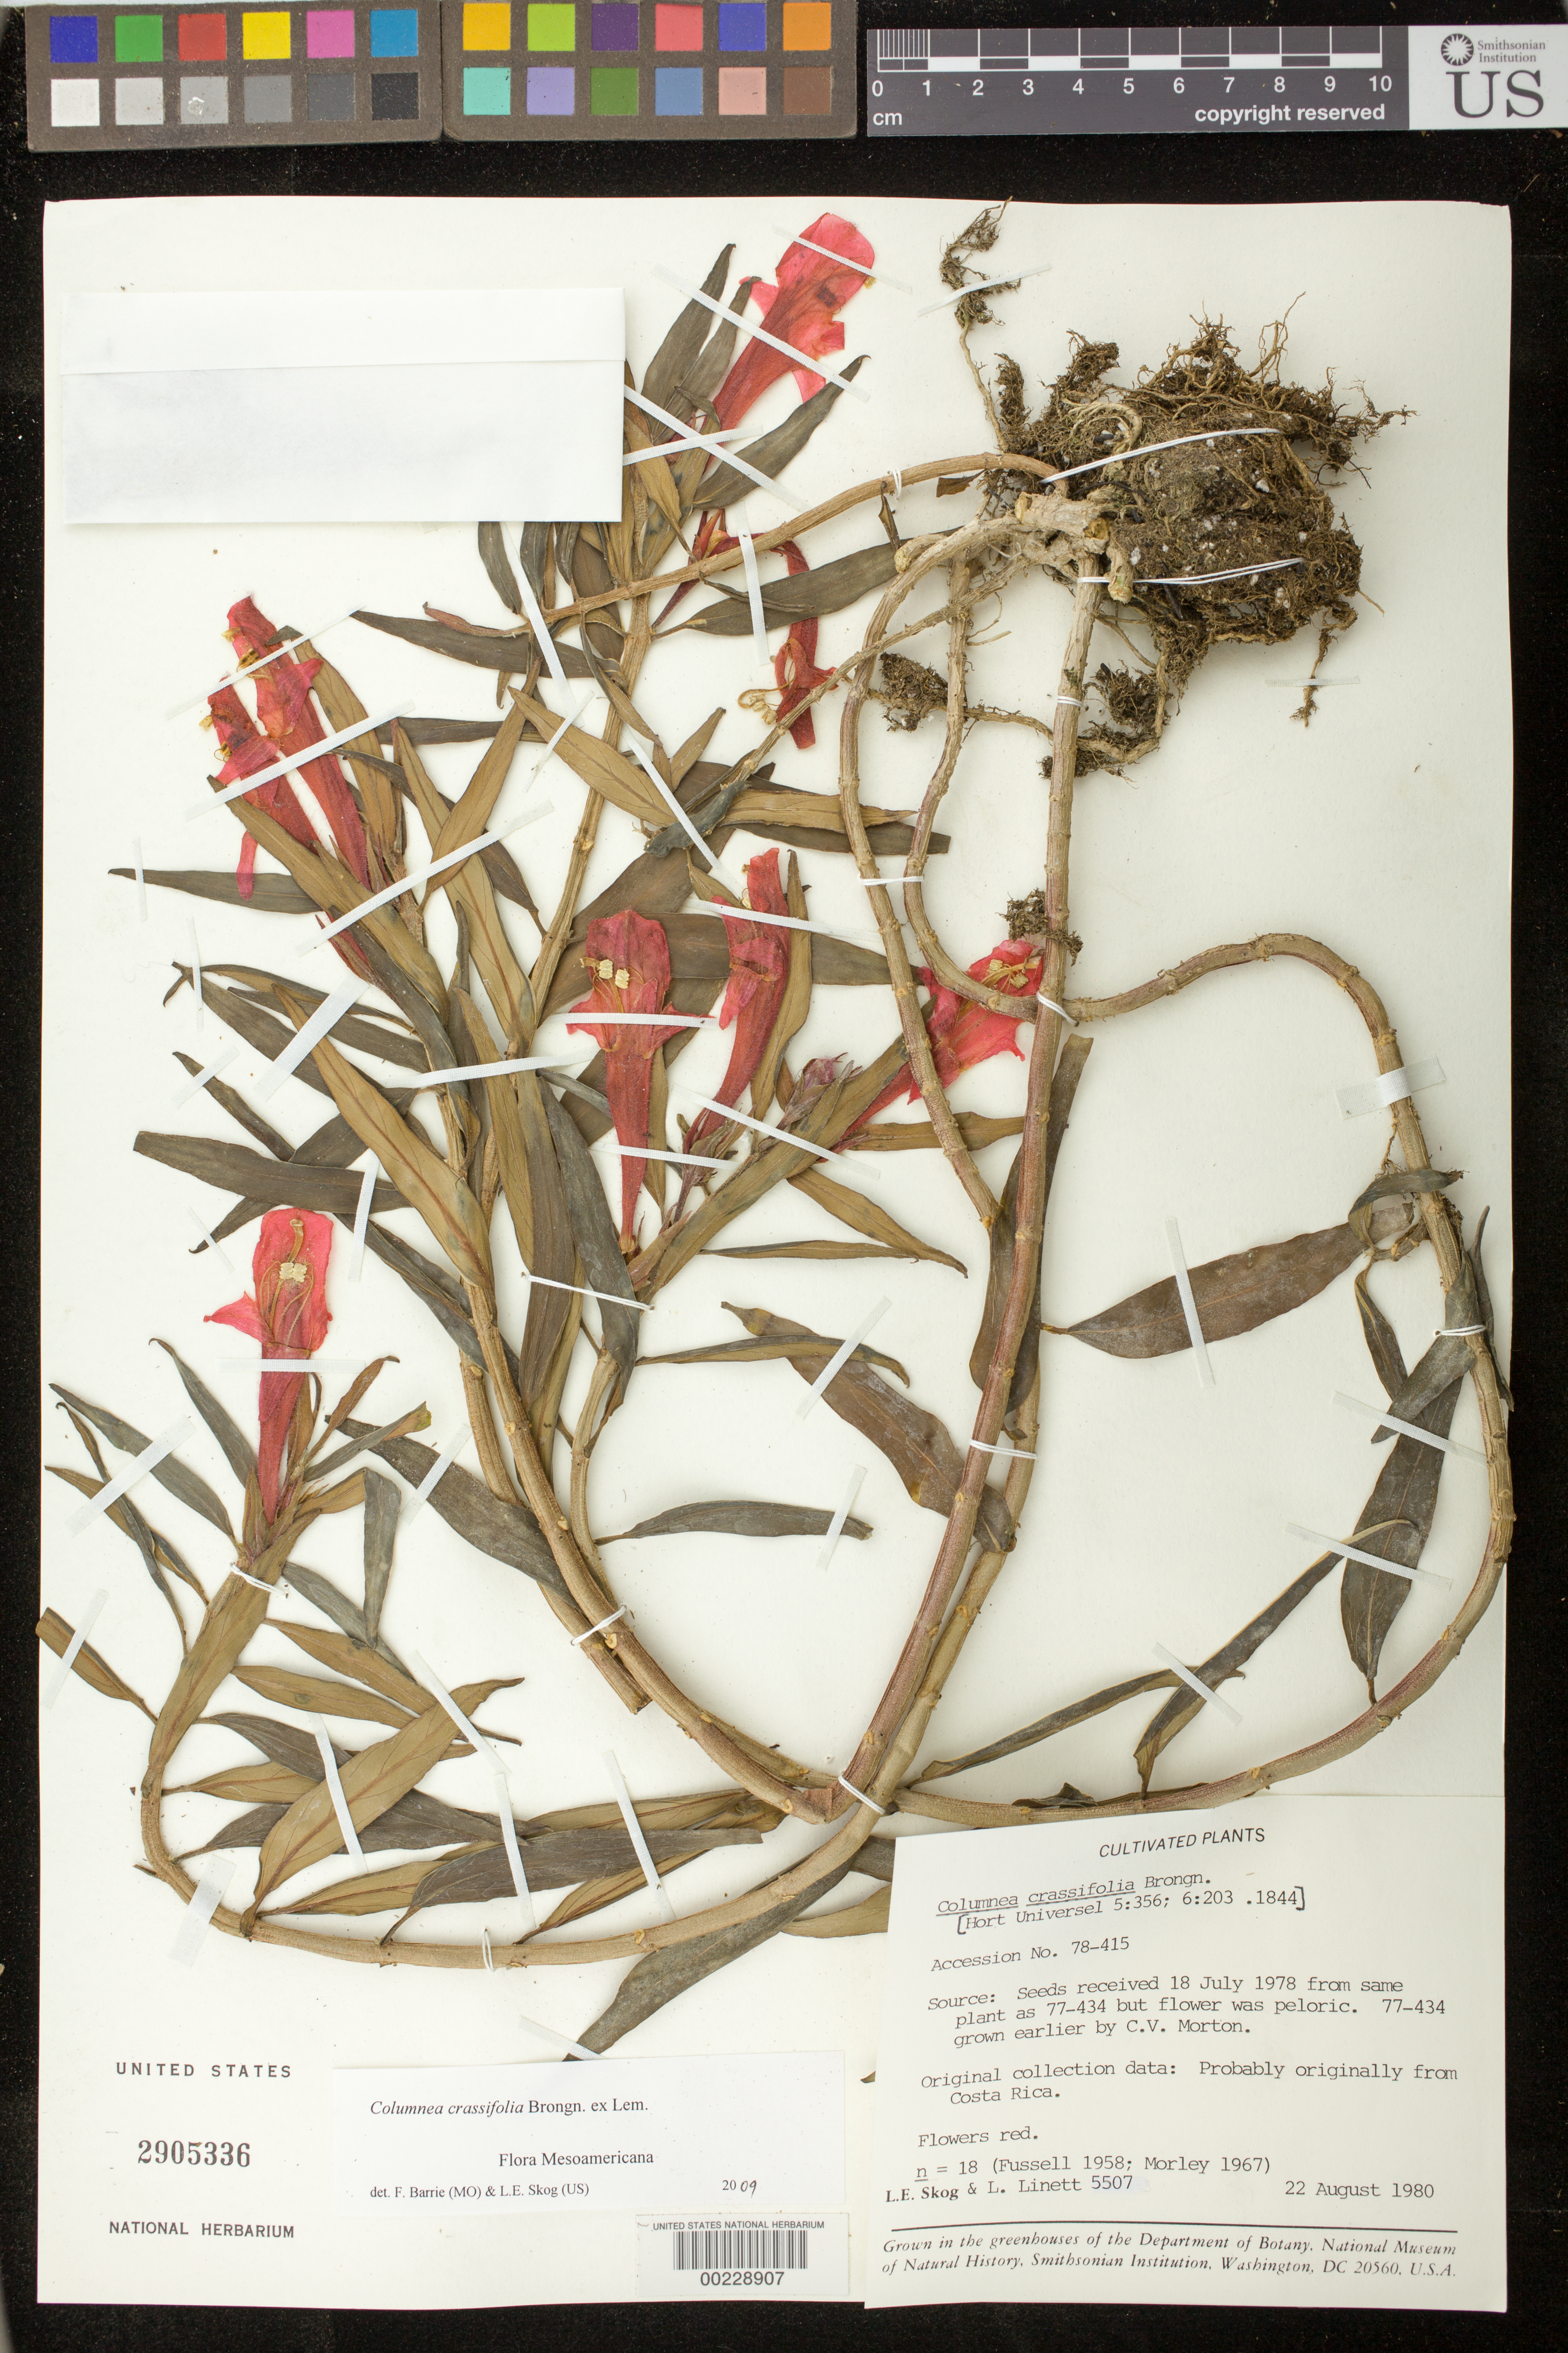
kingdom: Plantae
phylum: Tracheophyta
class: Magnoliopsida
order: Lamiales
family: Gesneriaceae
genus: Columnea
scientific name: Columnea crassifolia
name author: Brongn.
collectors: L. E. Skog & L. Linett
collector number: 5507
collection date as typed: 22 Aug 1980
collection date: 1980-08-22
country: Costa Rica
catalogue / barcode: US 2905336